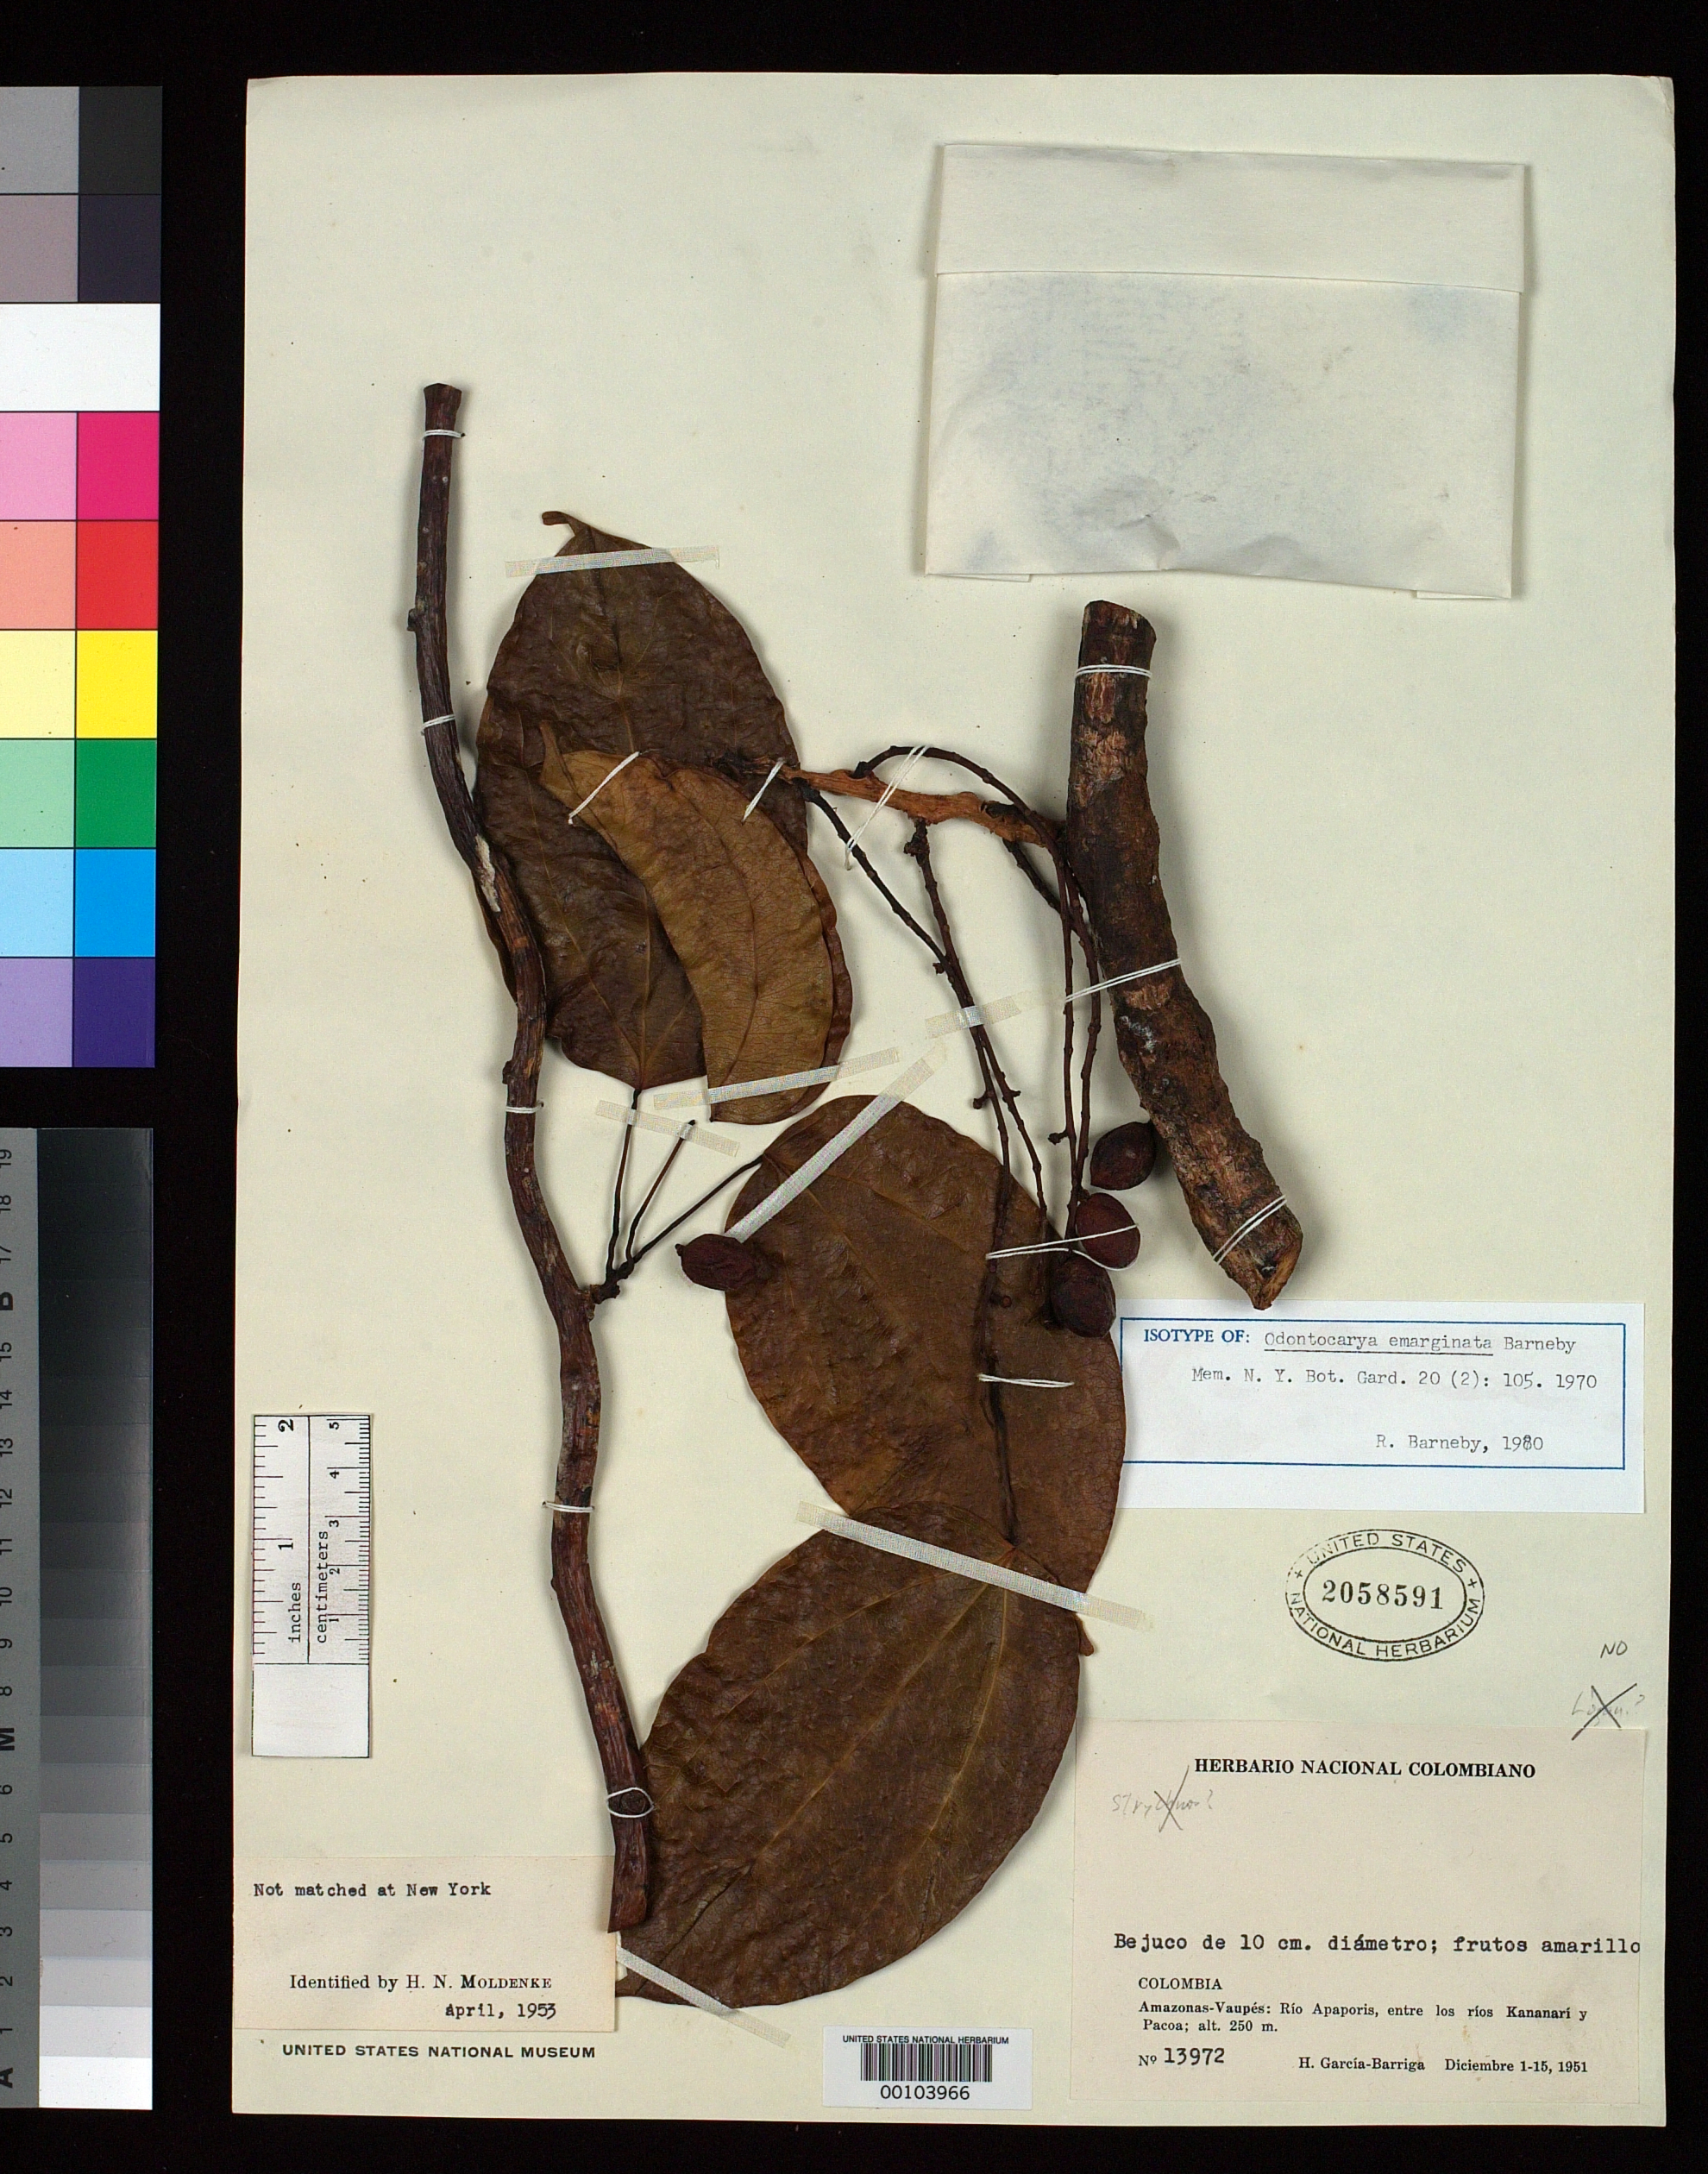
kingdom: Plantae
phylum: Tracheophyta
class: Magnoliopsida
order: Ranunculales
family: Menispermaceae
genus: Odontocarya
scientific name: Odontocarya emarginata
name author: Barneby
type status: Isotype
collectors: H. García Barriga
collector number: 13972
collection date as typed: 01 Dec 1951 to 15 Dec 1951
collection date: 1951-12-01/1951-12-15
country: Colombia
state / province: Amazônas / Vaupés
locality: Rio Apaporis between Rios Kananari and Pacoa.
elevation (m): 250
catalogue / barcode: US 2058591